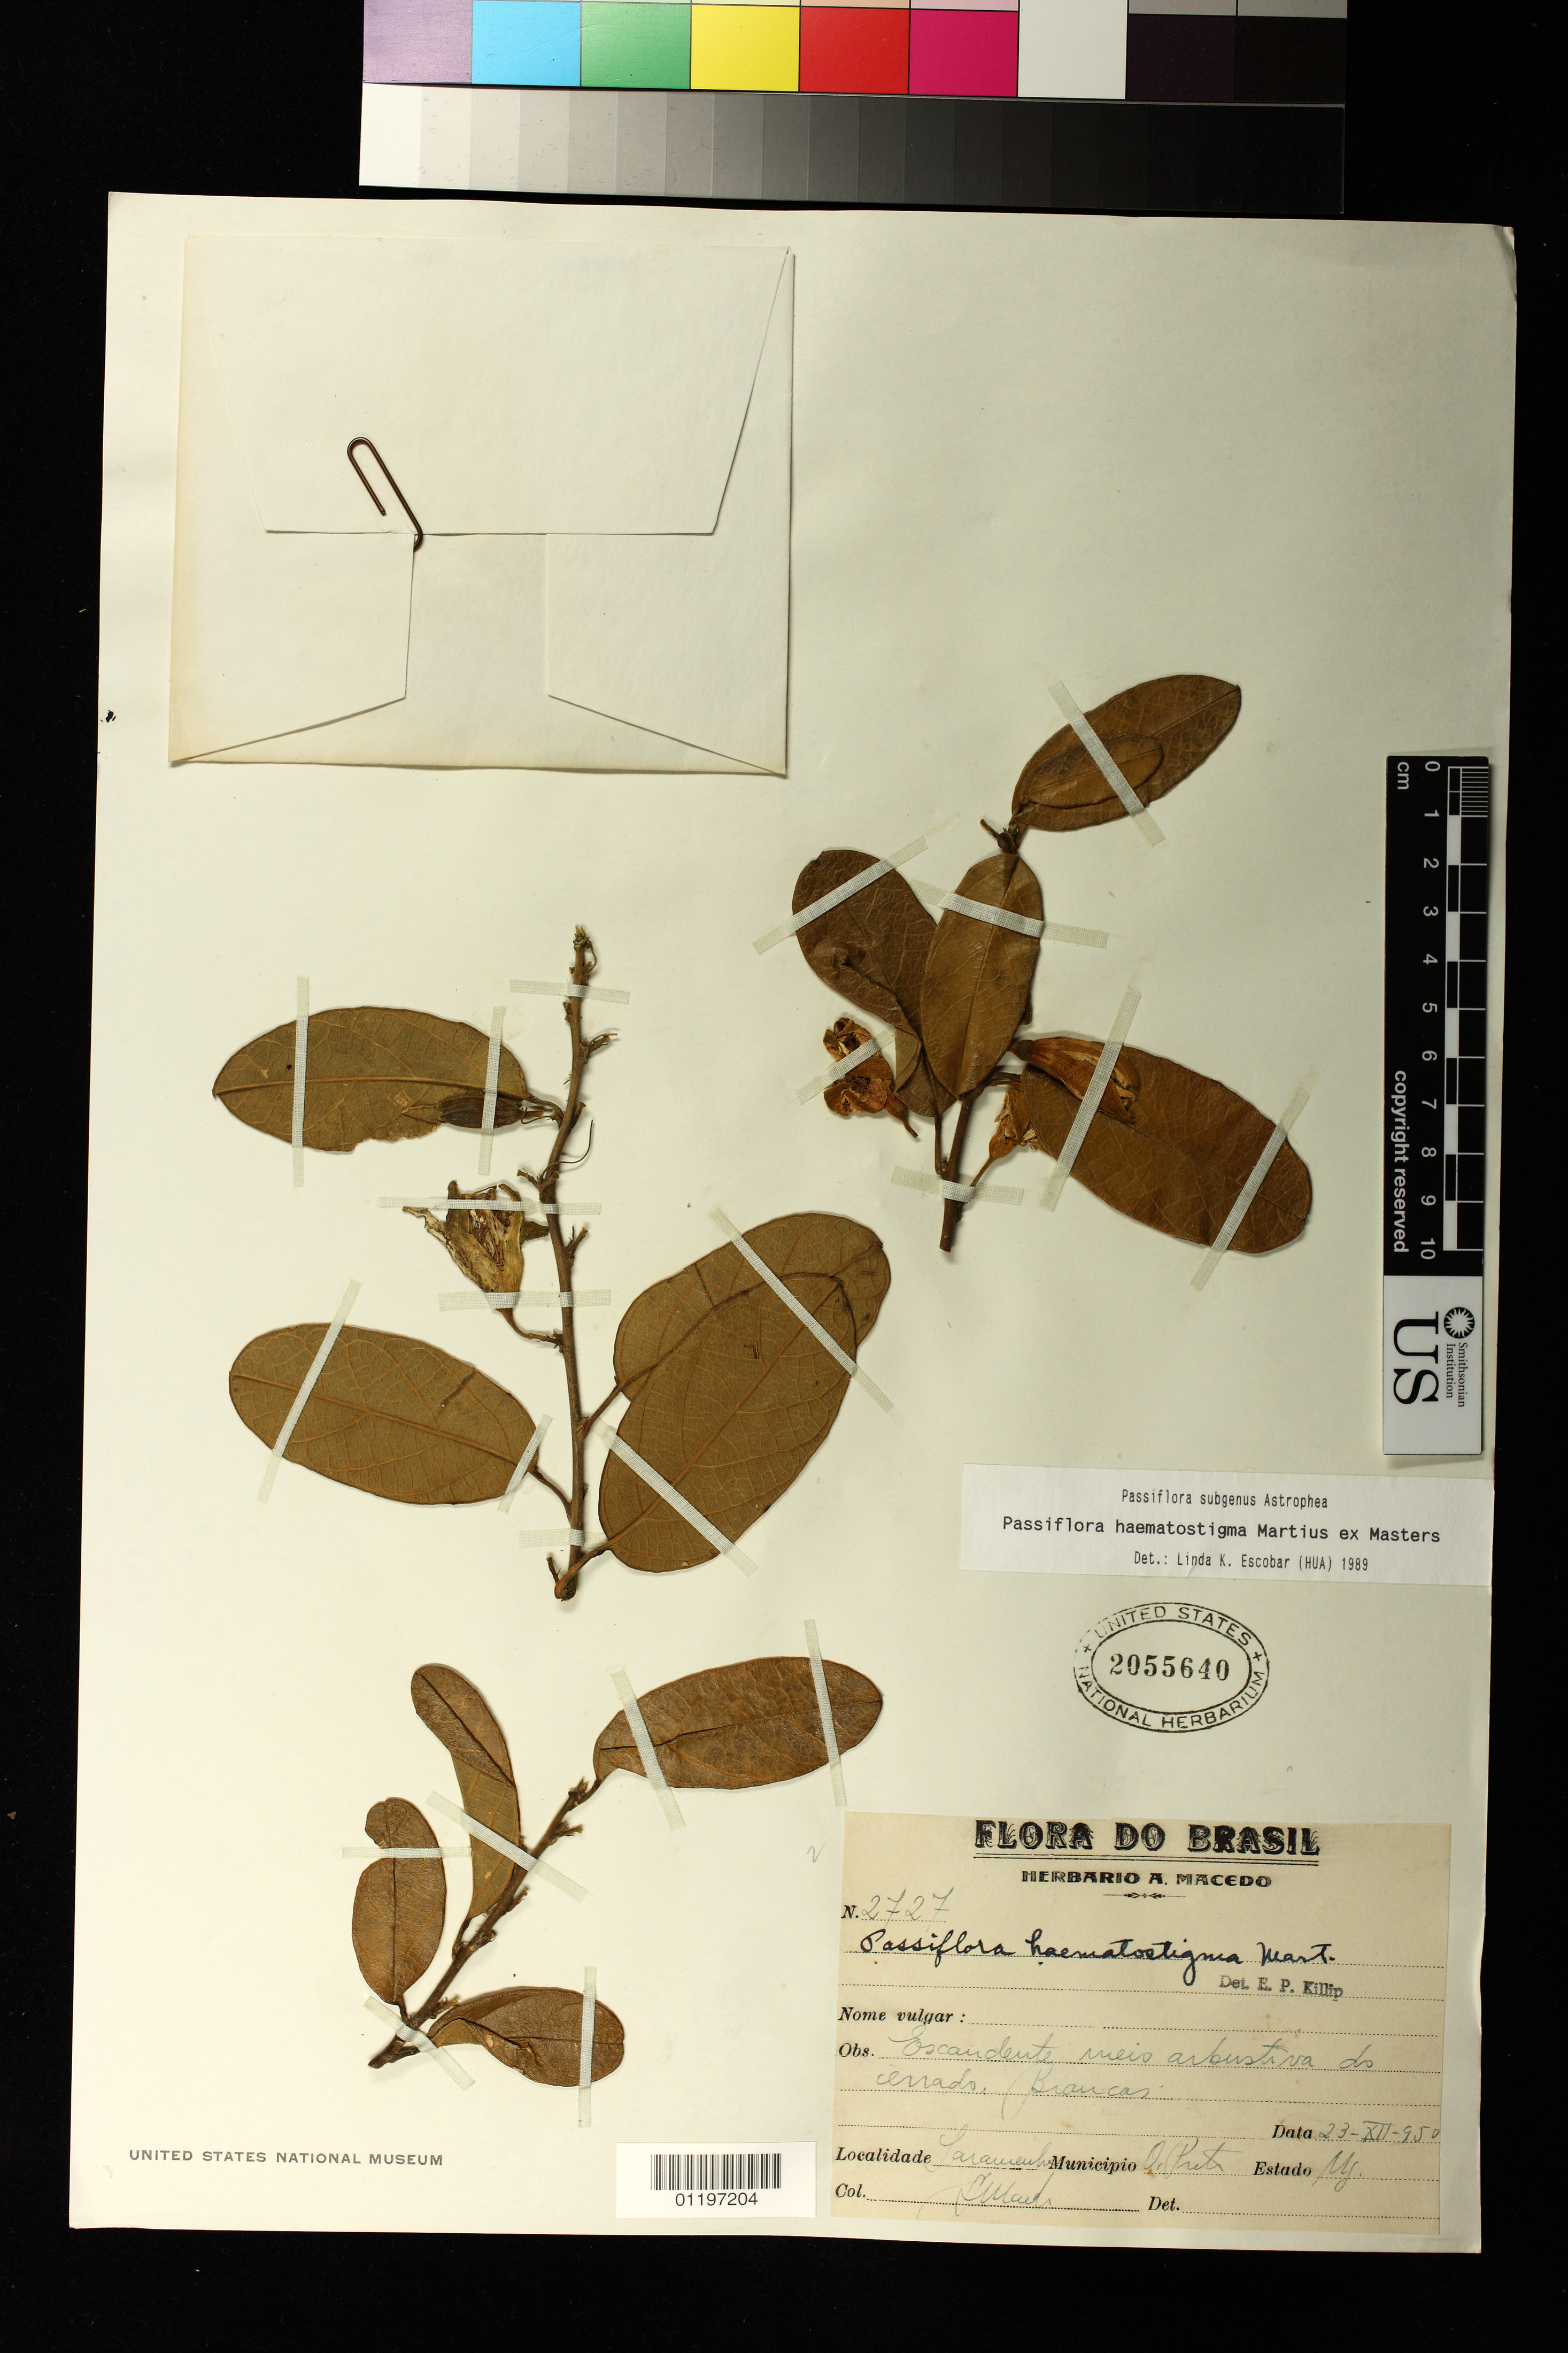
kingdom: Plantae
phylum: Tracheophyta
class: Magnoliopsida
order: Malpighiales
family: Passifloraceae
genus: Passiflora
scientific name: Passiflora haematostigma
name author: Mart. ex Mast.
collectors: A. Macedo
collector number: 2727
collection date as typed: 23 Dec 1950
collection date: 1950-12-23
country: Brazil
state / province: Minas Gerais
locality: Localidade: Saranreuha [?] Municipio: Or. Preto Estado: MG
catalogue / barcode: US 2055640